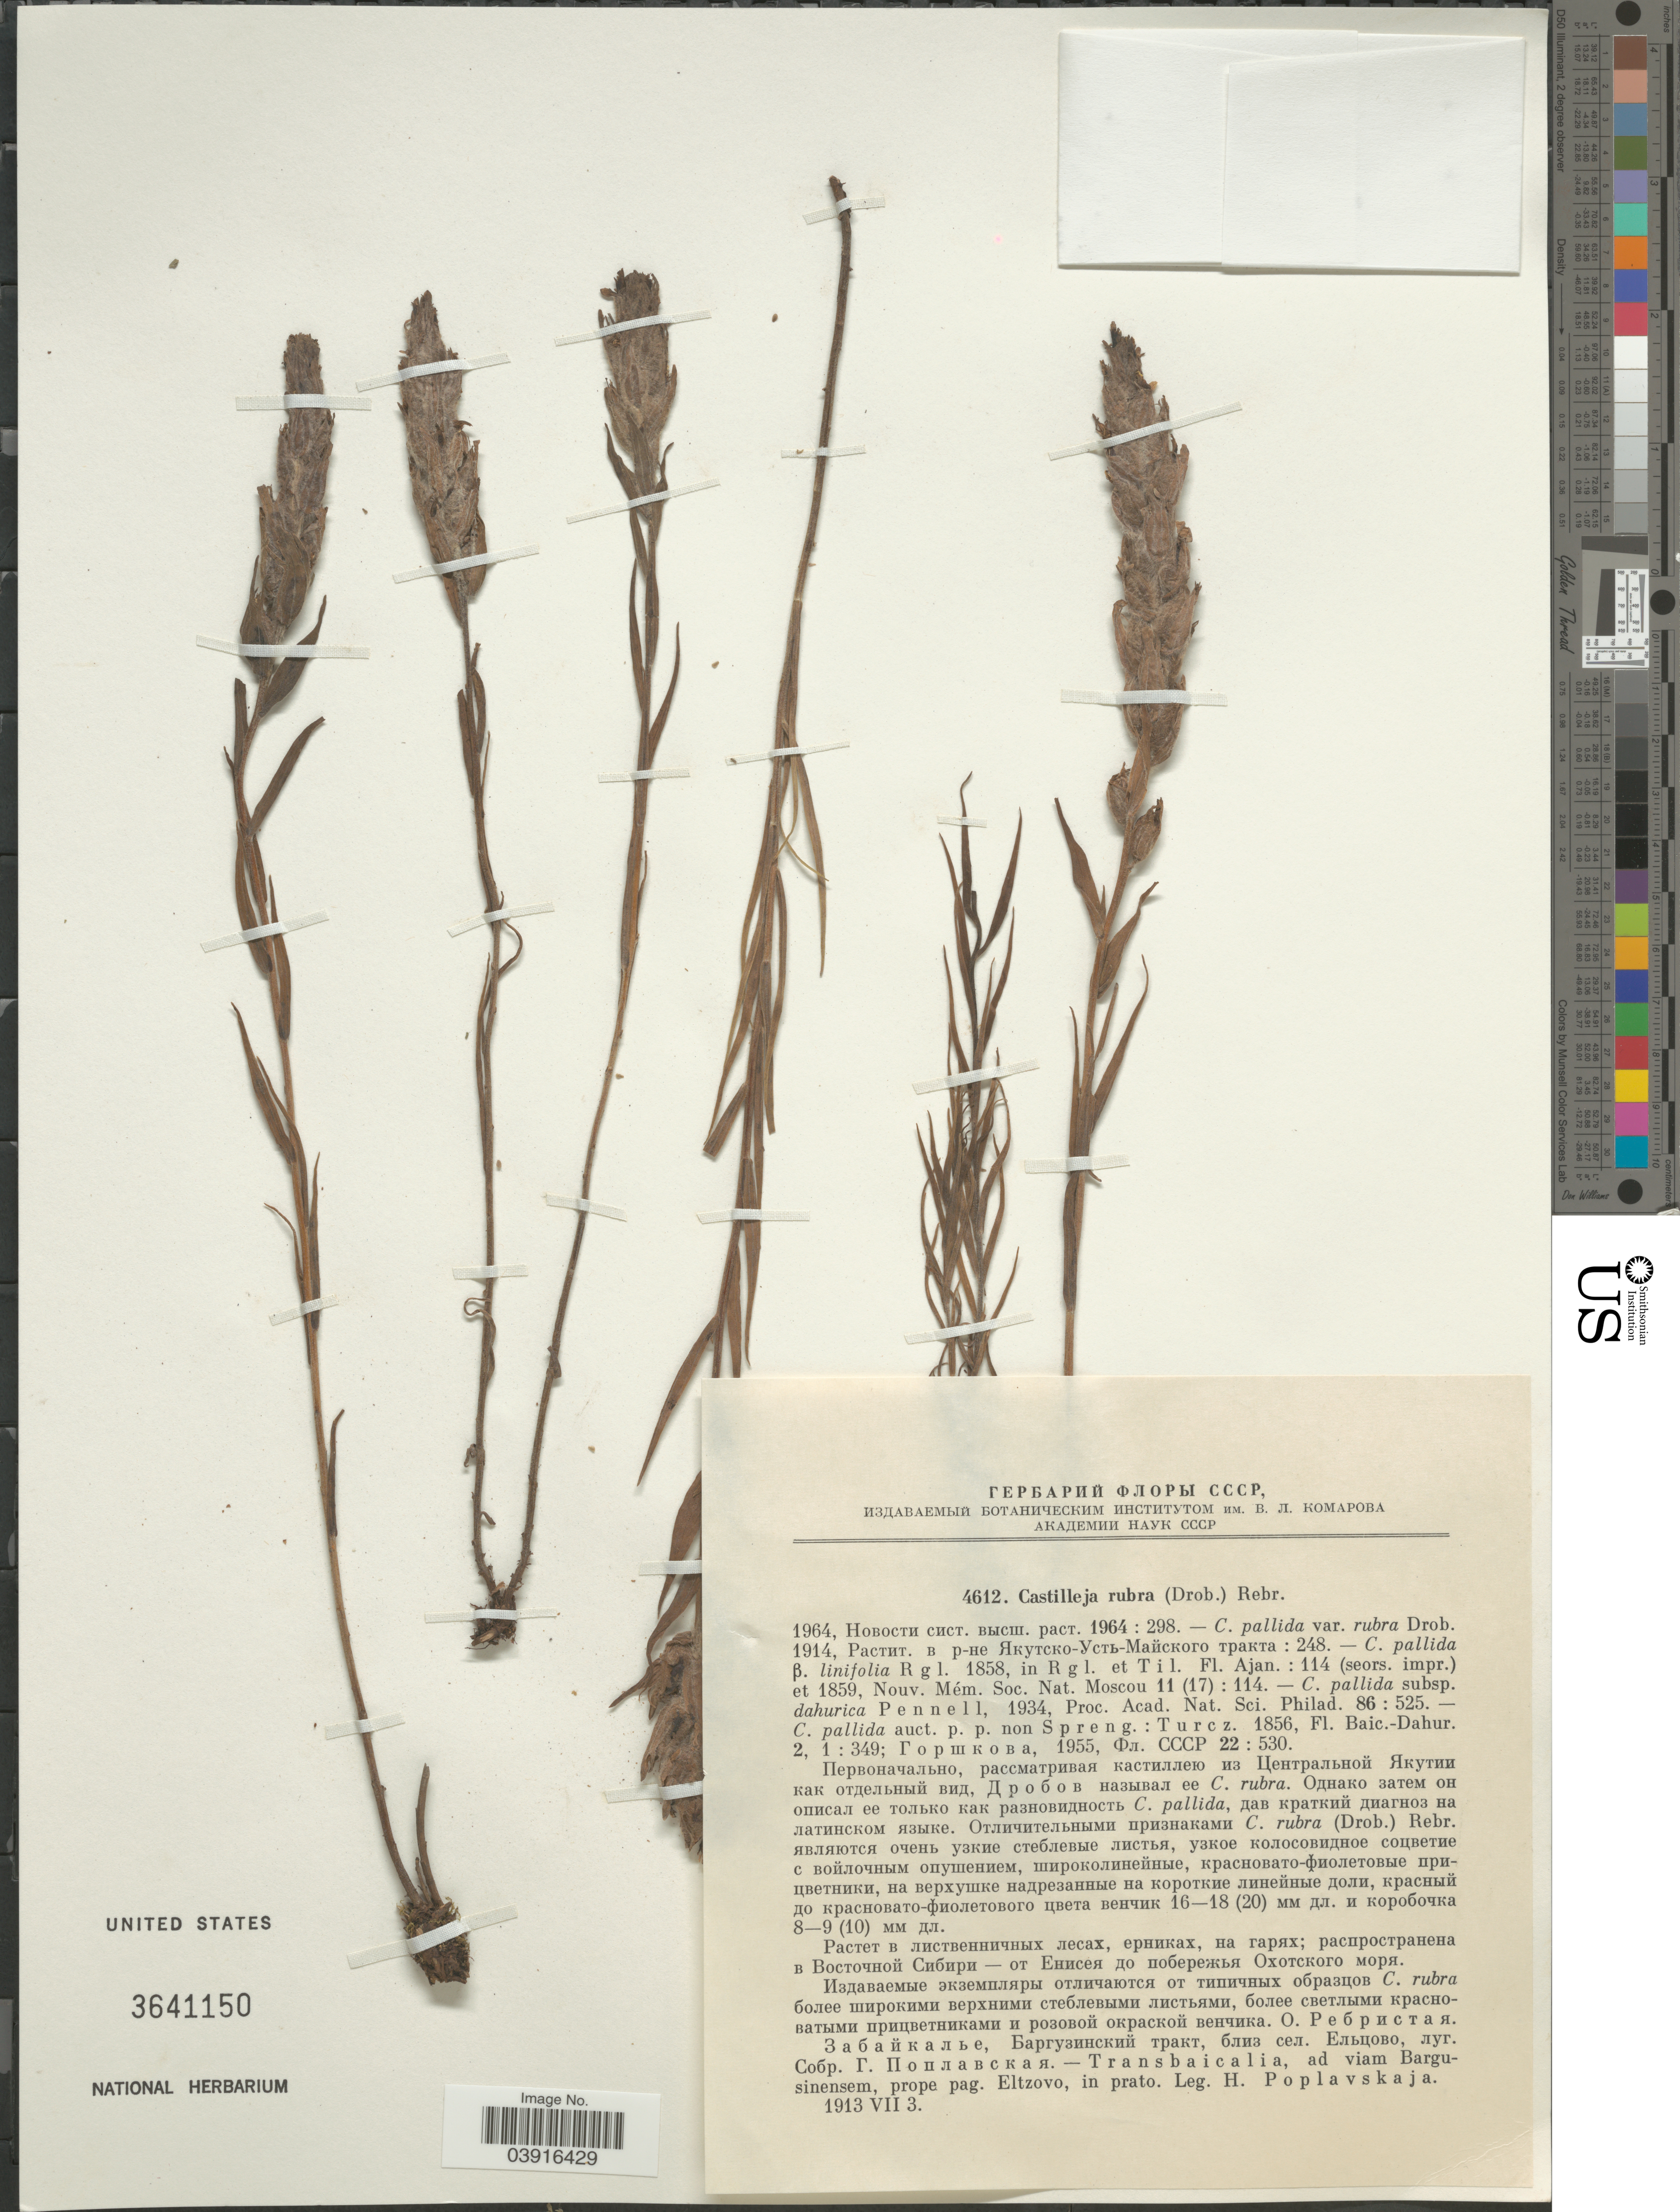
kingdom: Plantae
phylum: Tracheophyta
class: Magnoliopsida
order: Lamiales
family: Orobanchaceae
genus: Castilleja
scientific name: Castilleja rubra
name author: (Drobow) Rebr.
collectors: H. I. Poplavskaja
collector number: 4612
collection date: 1913-07-03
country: Russian Federation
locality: Transbaicalia, ad viam Bargusinensem, prope pag. Eltzovo, in prato.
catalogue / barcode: US 3641150